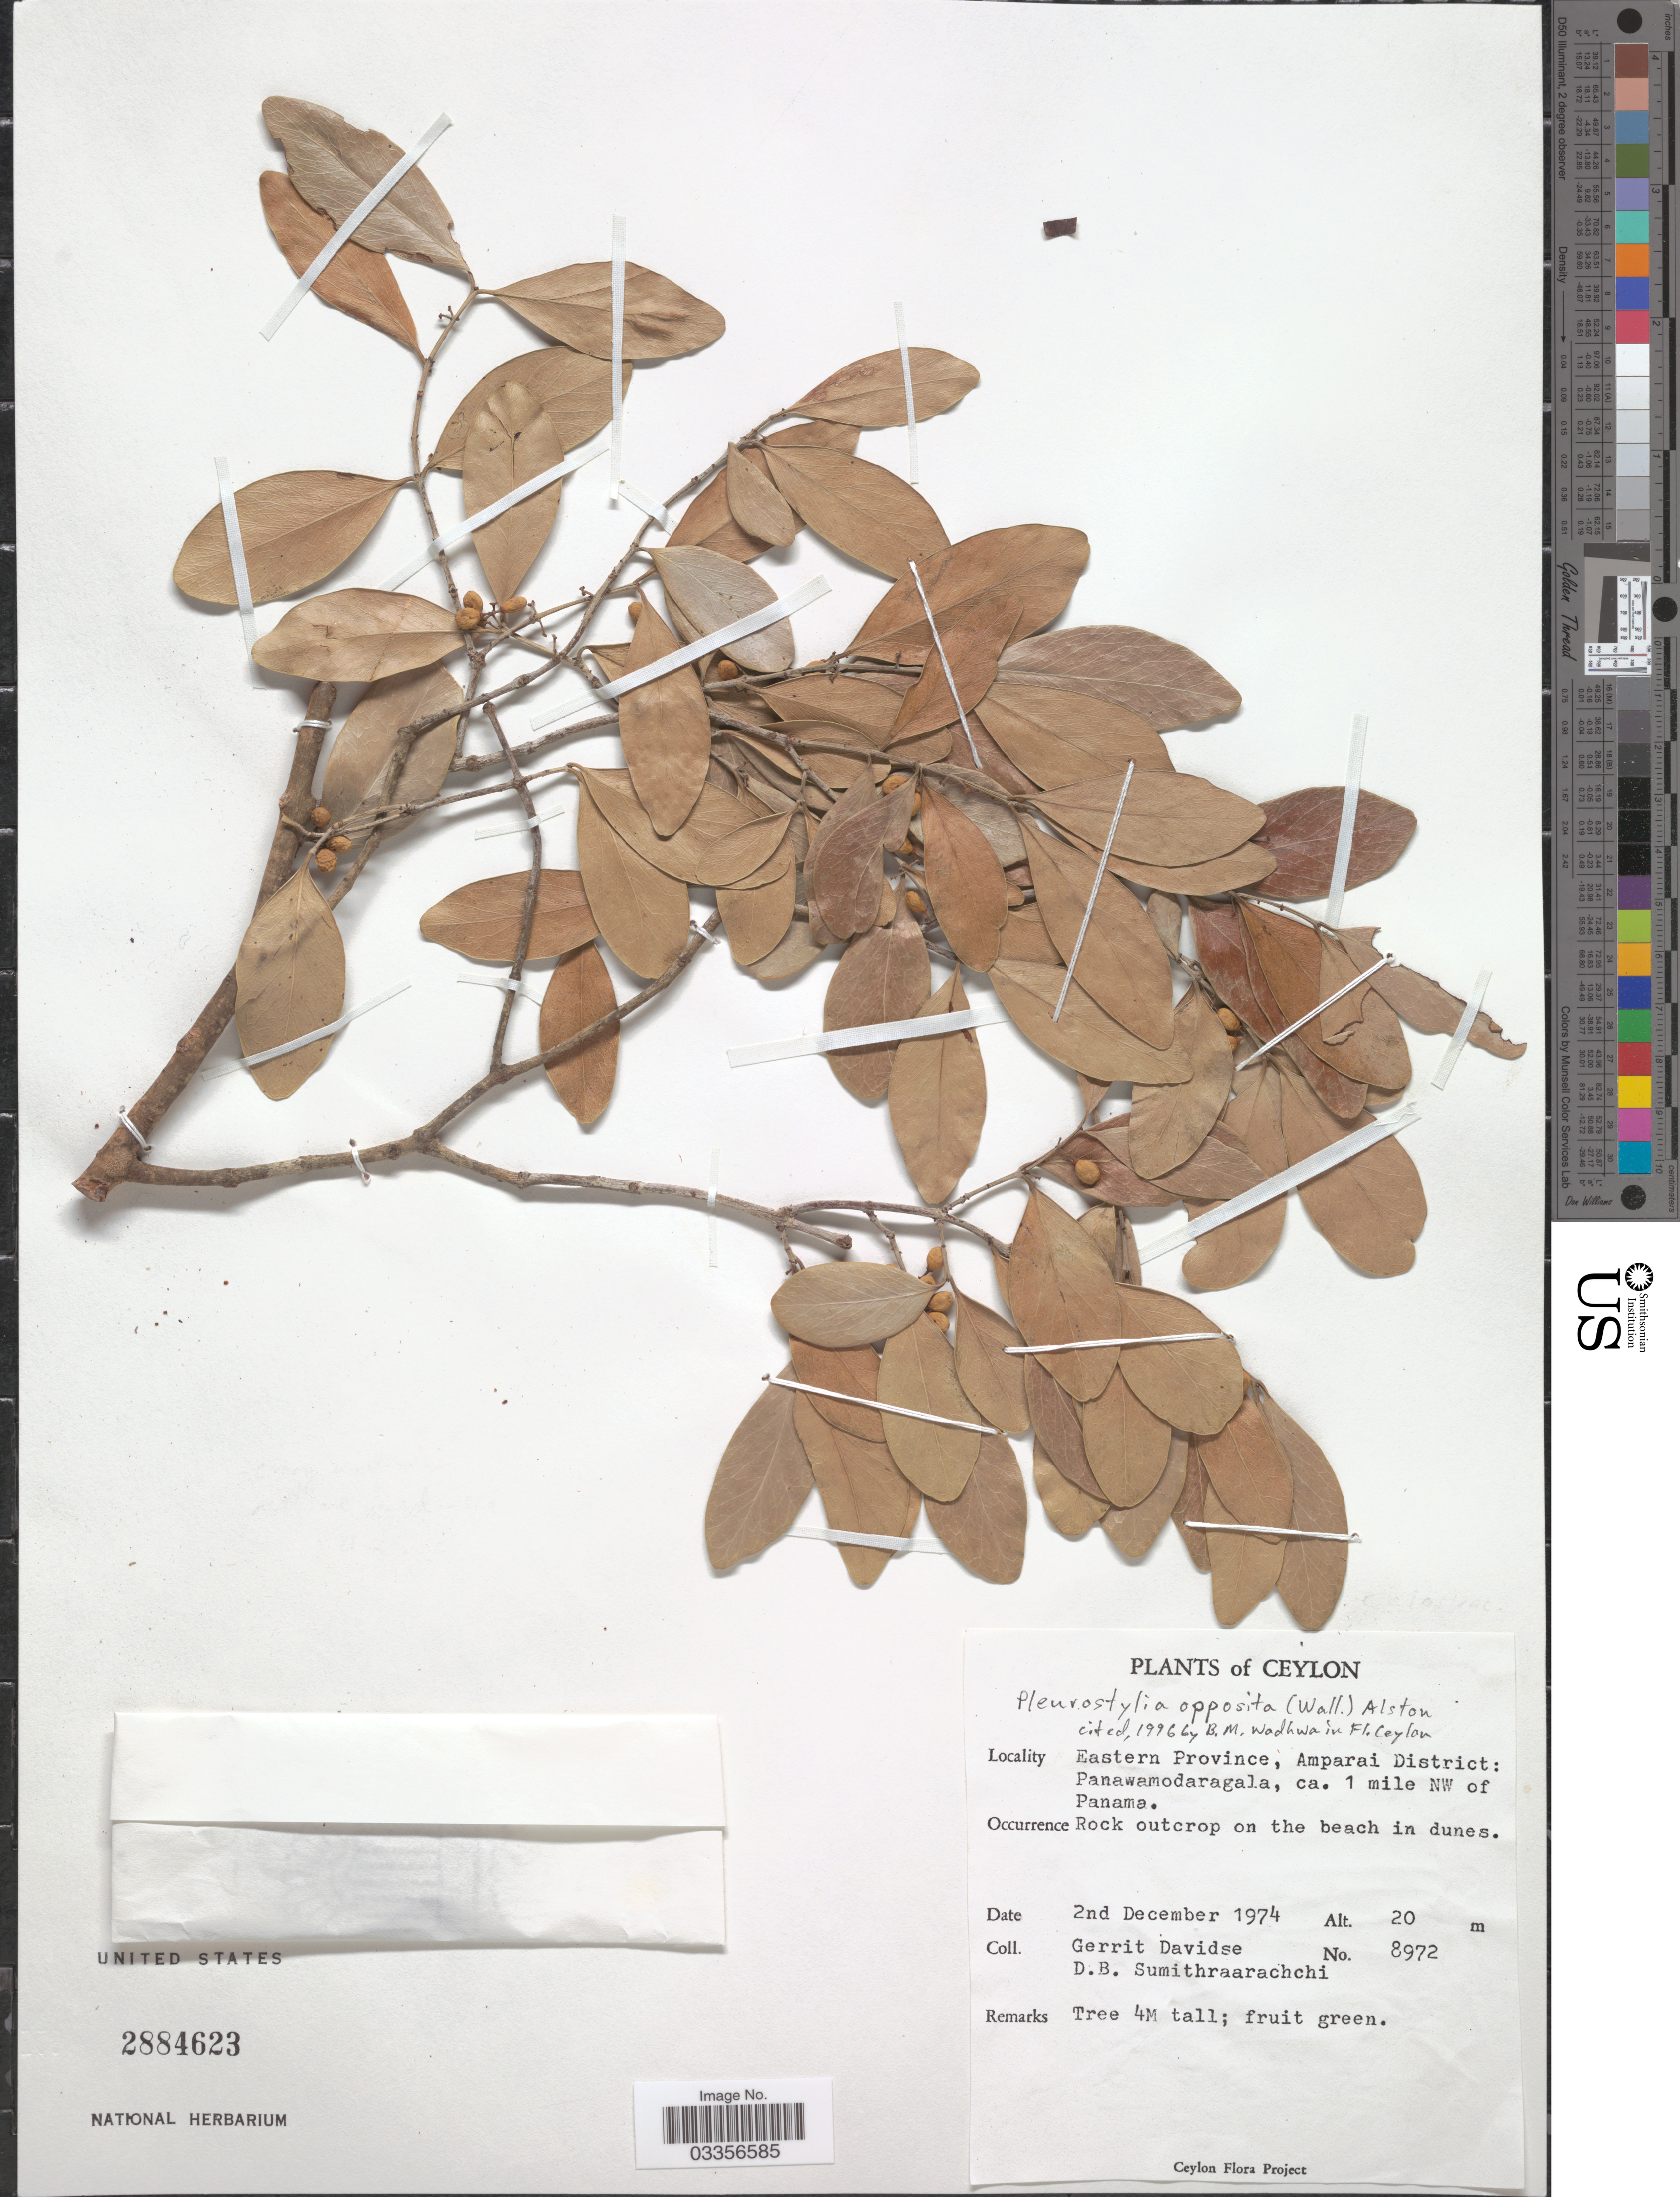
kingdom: Plantae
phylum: Tracheophyta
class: Magnoliopsida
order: Celastrales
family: Celastraceae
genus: Pleurostylia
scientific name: Pleurostylia opposita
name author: (Wall.) Alston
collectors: G. Davidse & D. B. Sumithraarachchi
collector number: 8972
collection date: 1974-12-02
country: Sri Lanka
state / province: Eastern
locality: Ceylon, Amparai District: Panawamodaragala, ca. 1 mile NW of Panama.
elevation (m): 20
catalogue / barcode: US 2884623